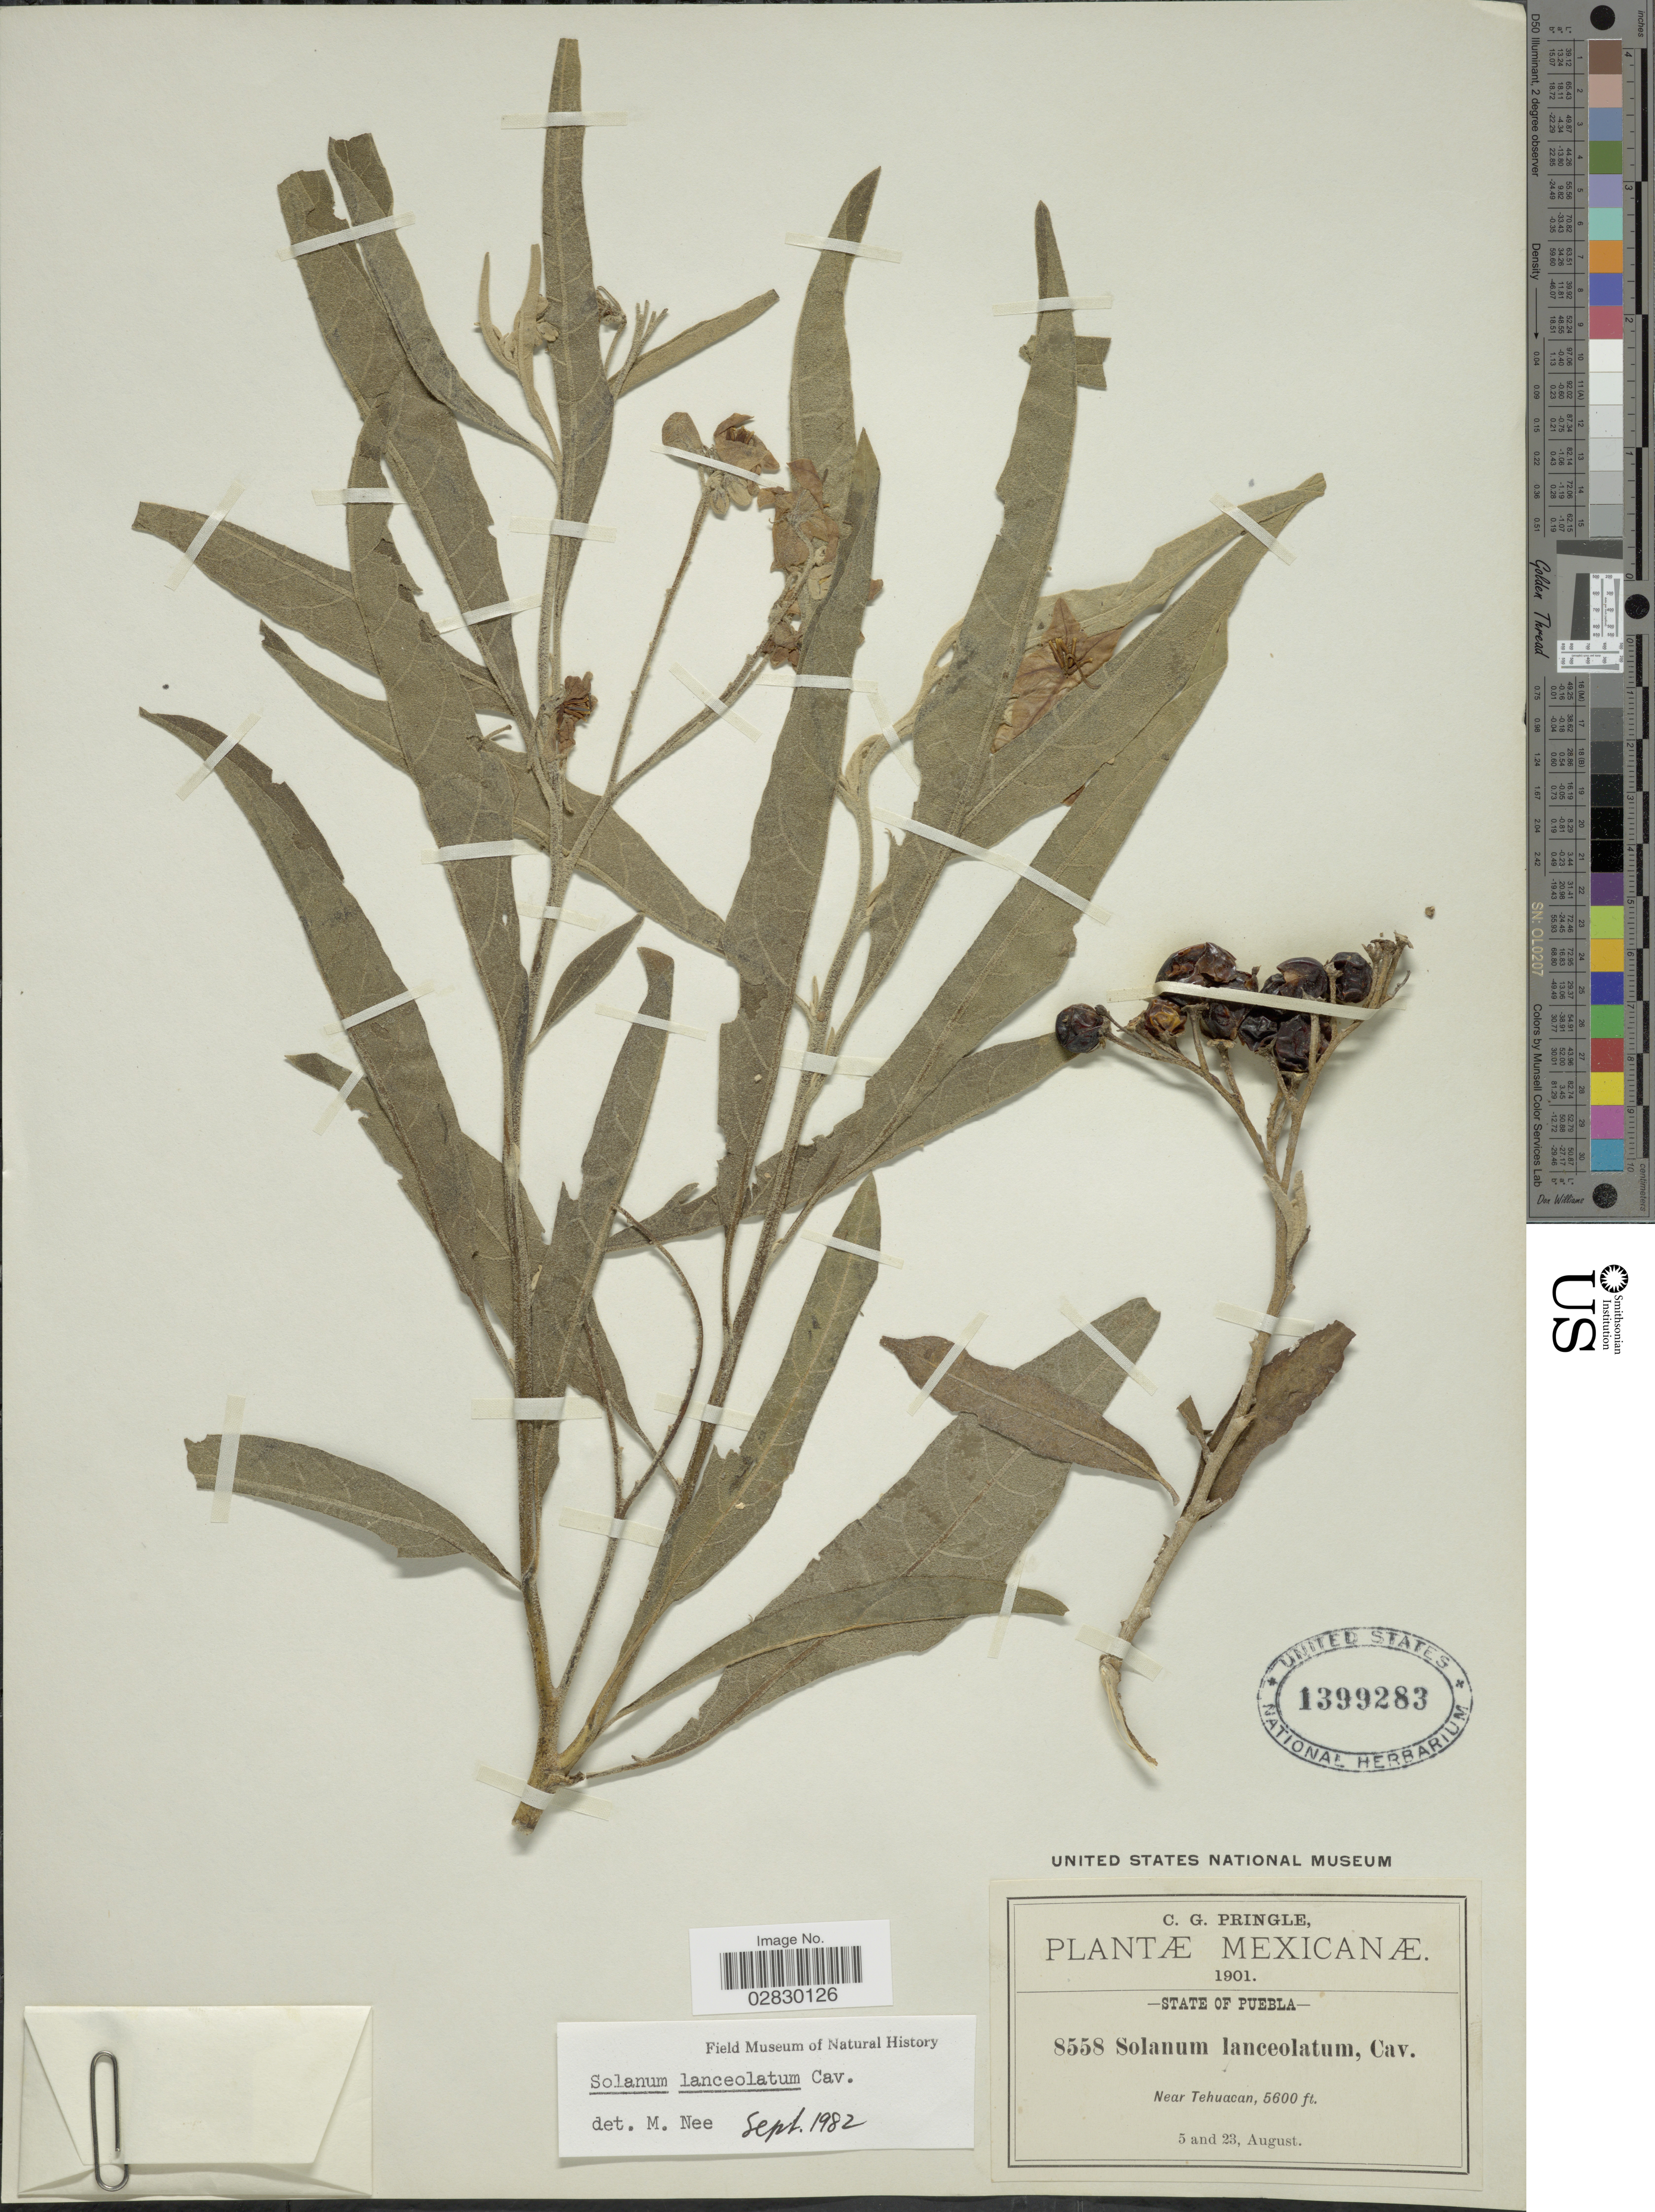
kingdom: Plantae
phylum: Tracheophyta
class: Magnoliopsida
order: Solanales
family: Solanaceae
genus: Solanum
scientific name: Solanum lanceolatum Berthault, nom. illeg.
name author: Berthault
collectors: C. G. Pringle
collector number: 8558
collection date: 1901-08-05/1901-08-23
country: Mexico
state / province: Puebla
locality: Near Tehuacan.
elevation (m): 1707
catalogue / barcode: US 1399283